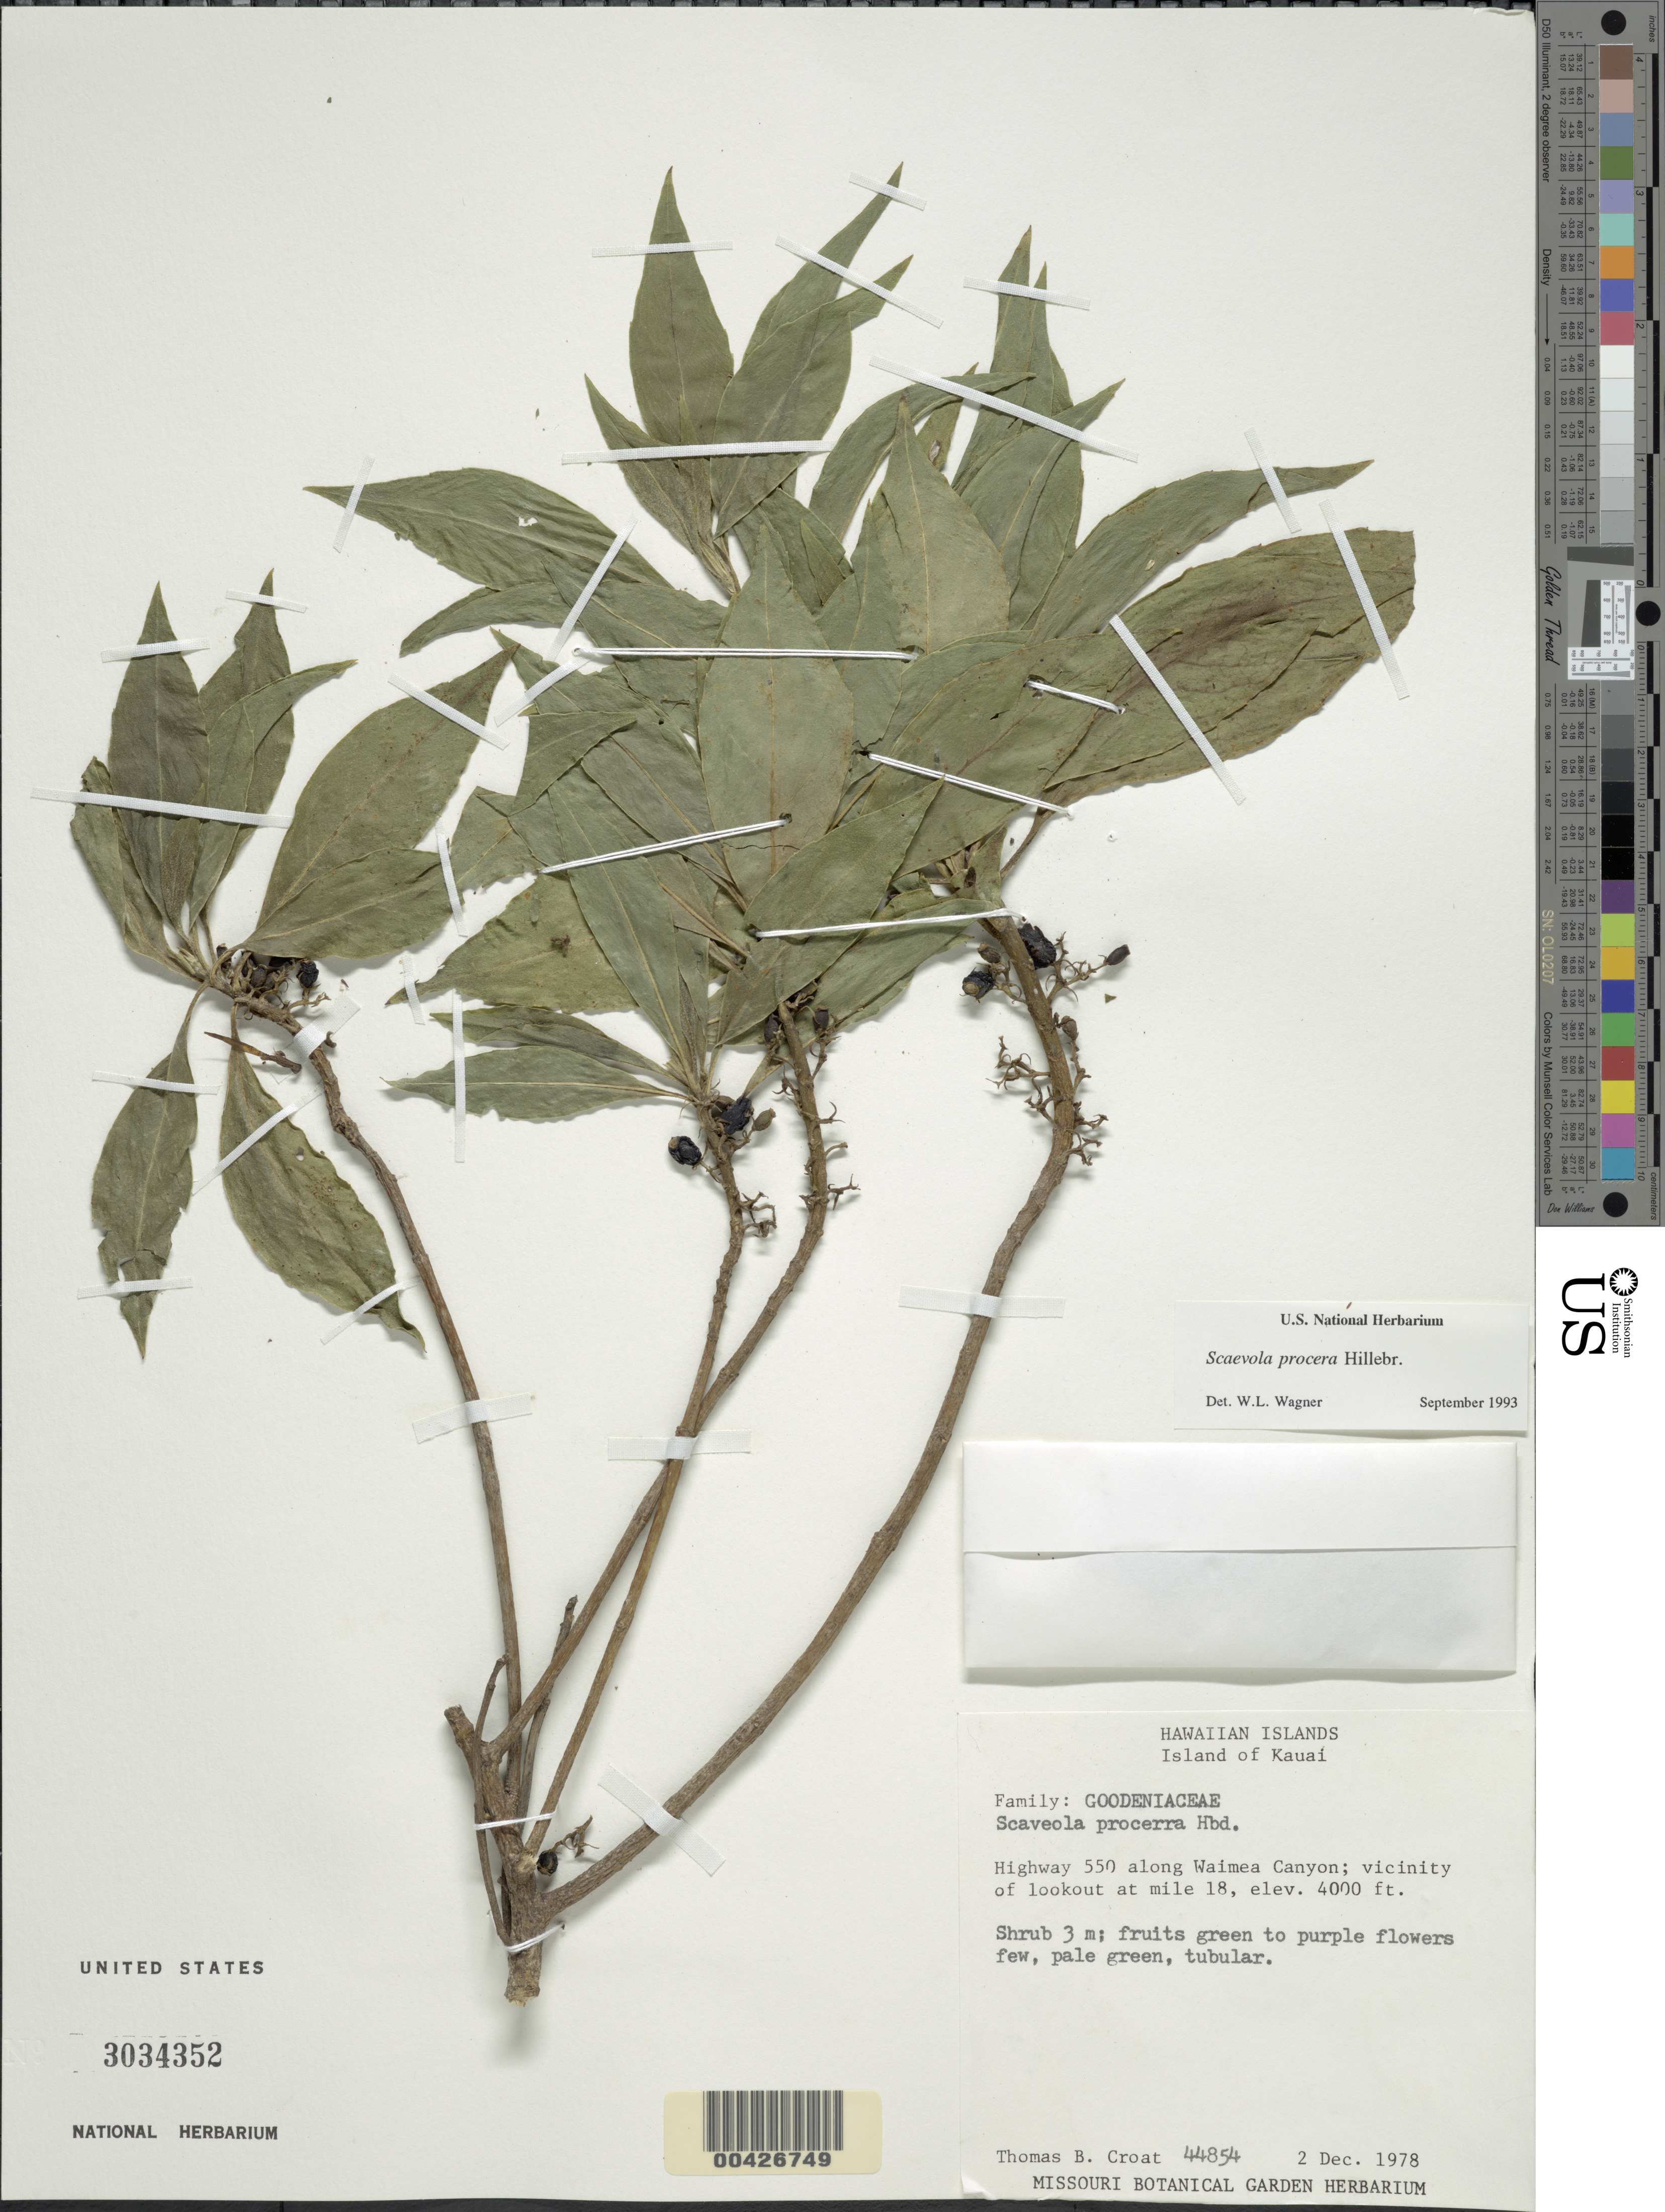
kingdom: Plantae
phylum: Tracheophyta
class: Magnoliopsida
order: Asterales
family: Goodeniaceae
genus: Scaevola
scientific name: Scaevola procera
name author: Hillebr.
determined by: Wagner, W. L., (BOT), Smithsonian Institution - National Museum of Natural History (UNITED STATES)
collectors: T. B. Croat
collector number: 44854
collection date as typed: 2 Dec 1978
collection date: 1978-12-02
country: United States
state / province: Hawaii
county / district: Kauai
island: Kaua'i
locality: Highway 550 along Waimea Canyon; vicinity of lookout at mile 18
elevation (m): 1219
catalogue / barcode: US 3034352